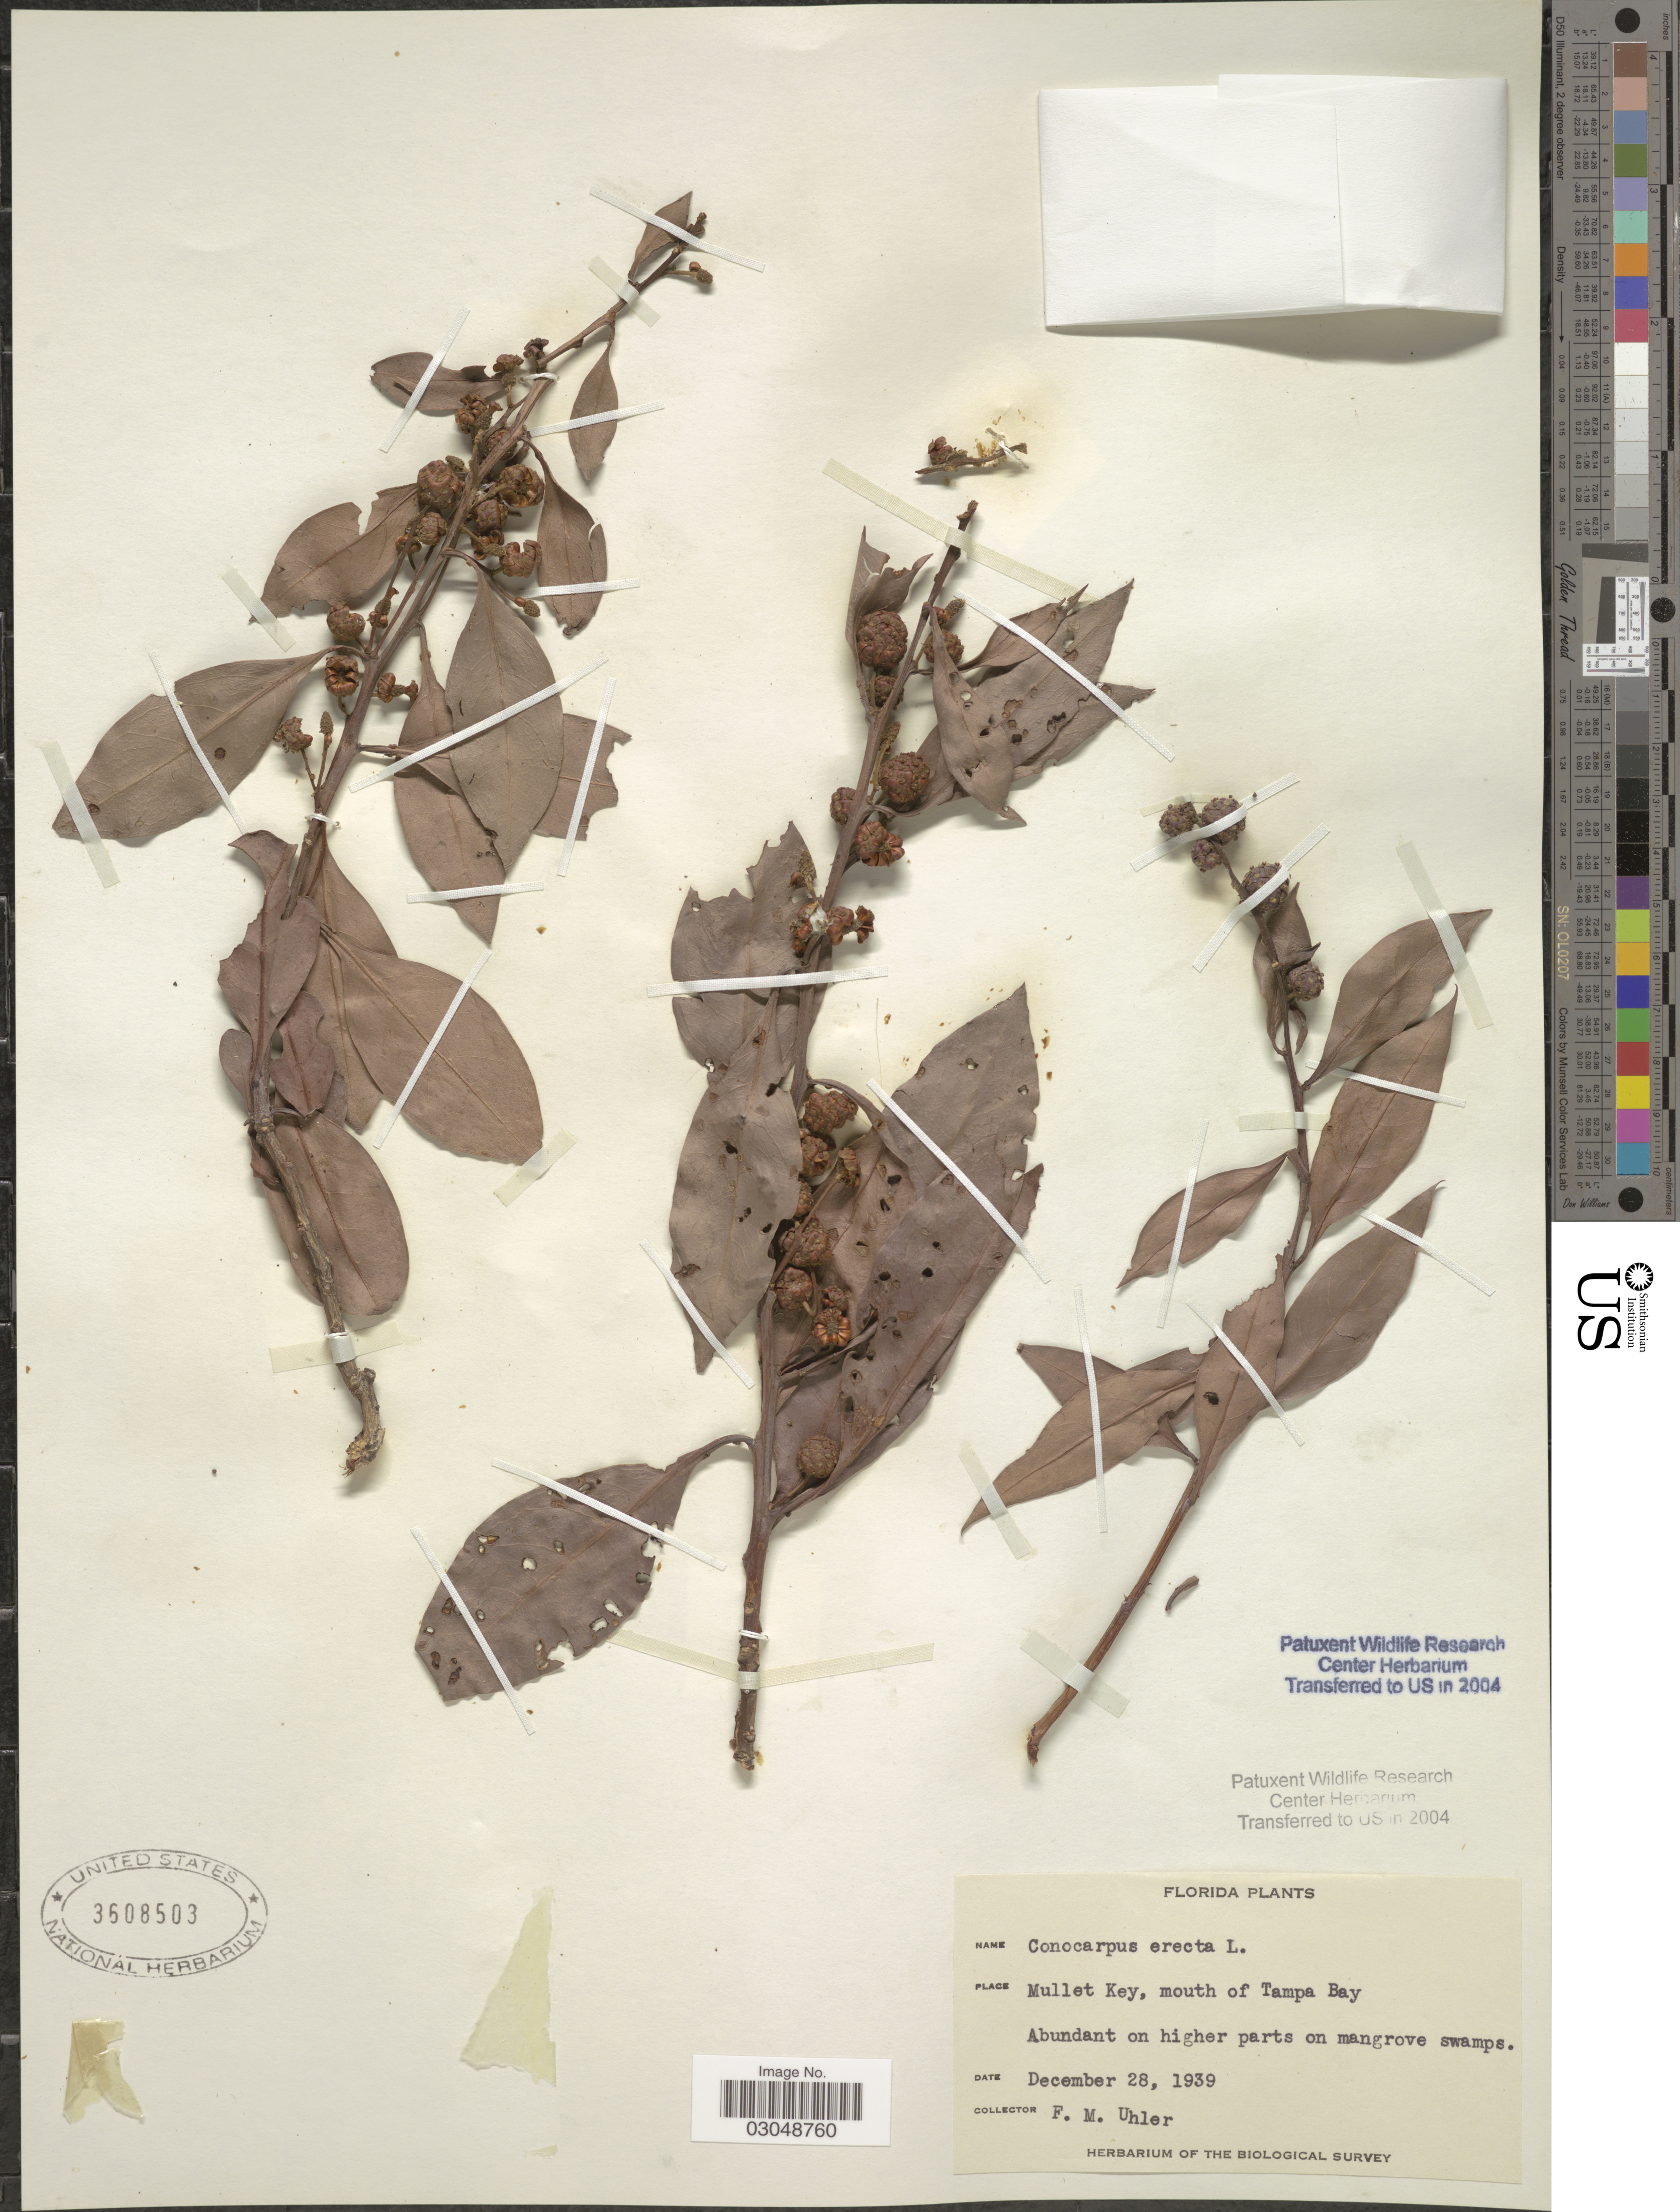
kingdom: Plantae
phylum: Tracheophyta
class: Magnoliopsida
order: Myrtales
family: Combretaceae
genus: Conocarpus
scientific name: Conocarpus erectus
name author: L.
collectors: F. M. Uhler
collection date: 1939-12-28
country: United States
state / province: Florida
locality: Mullet Key, mouth of Tampa Bay.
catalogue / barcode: US 3608503